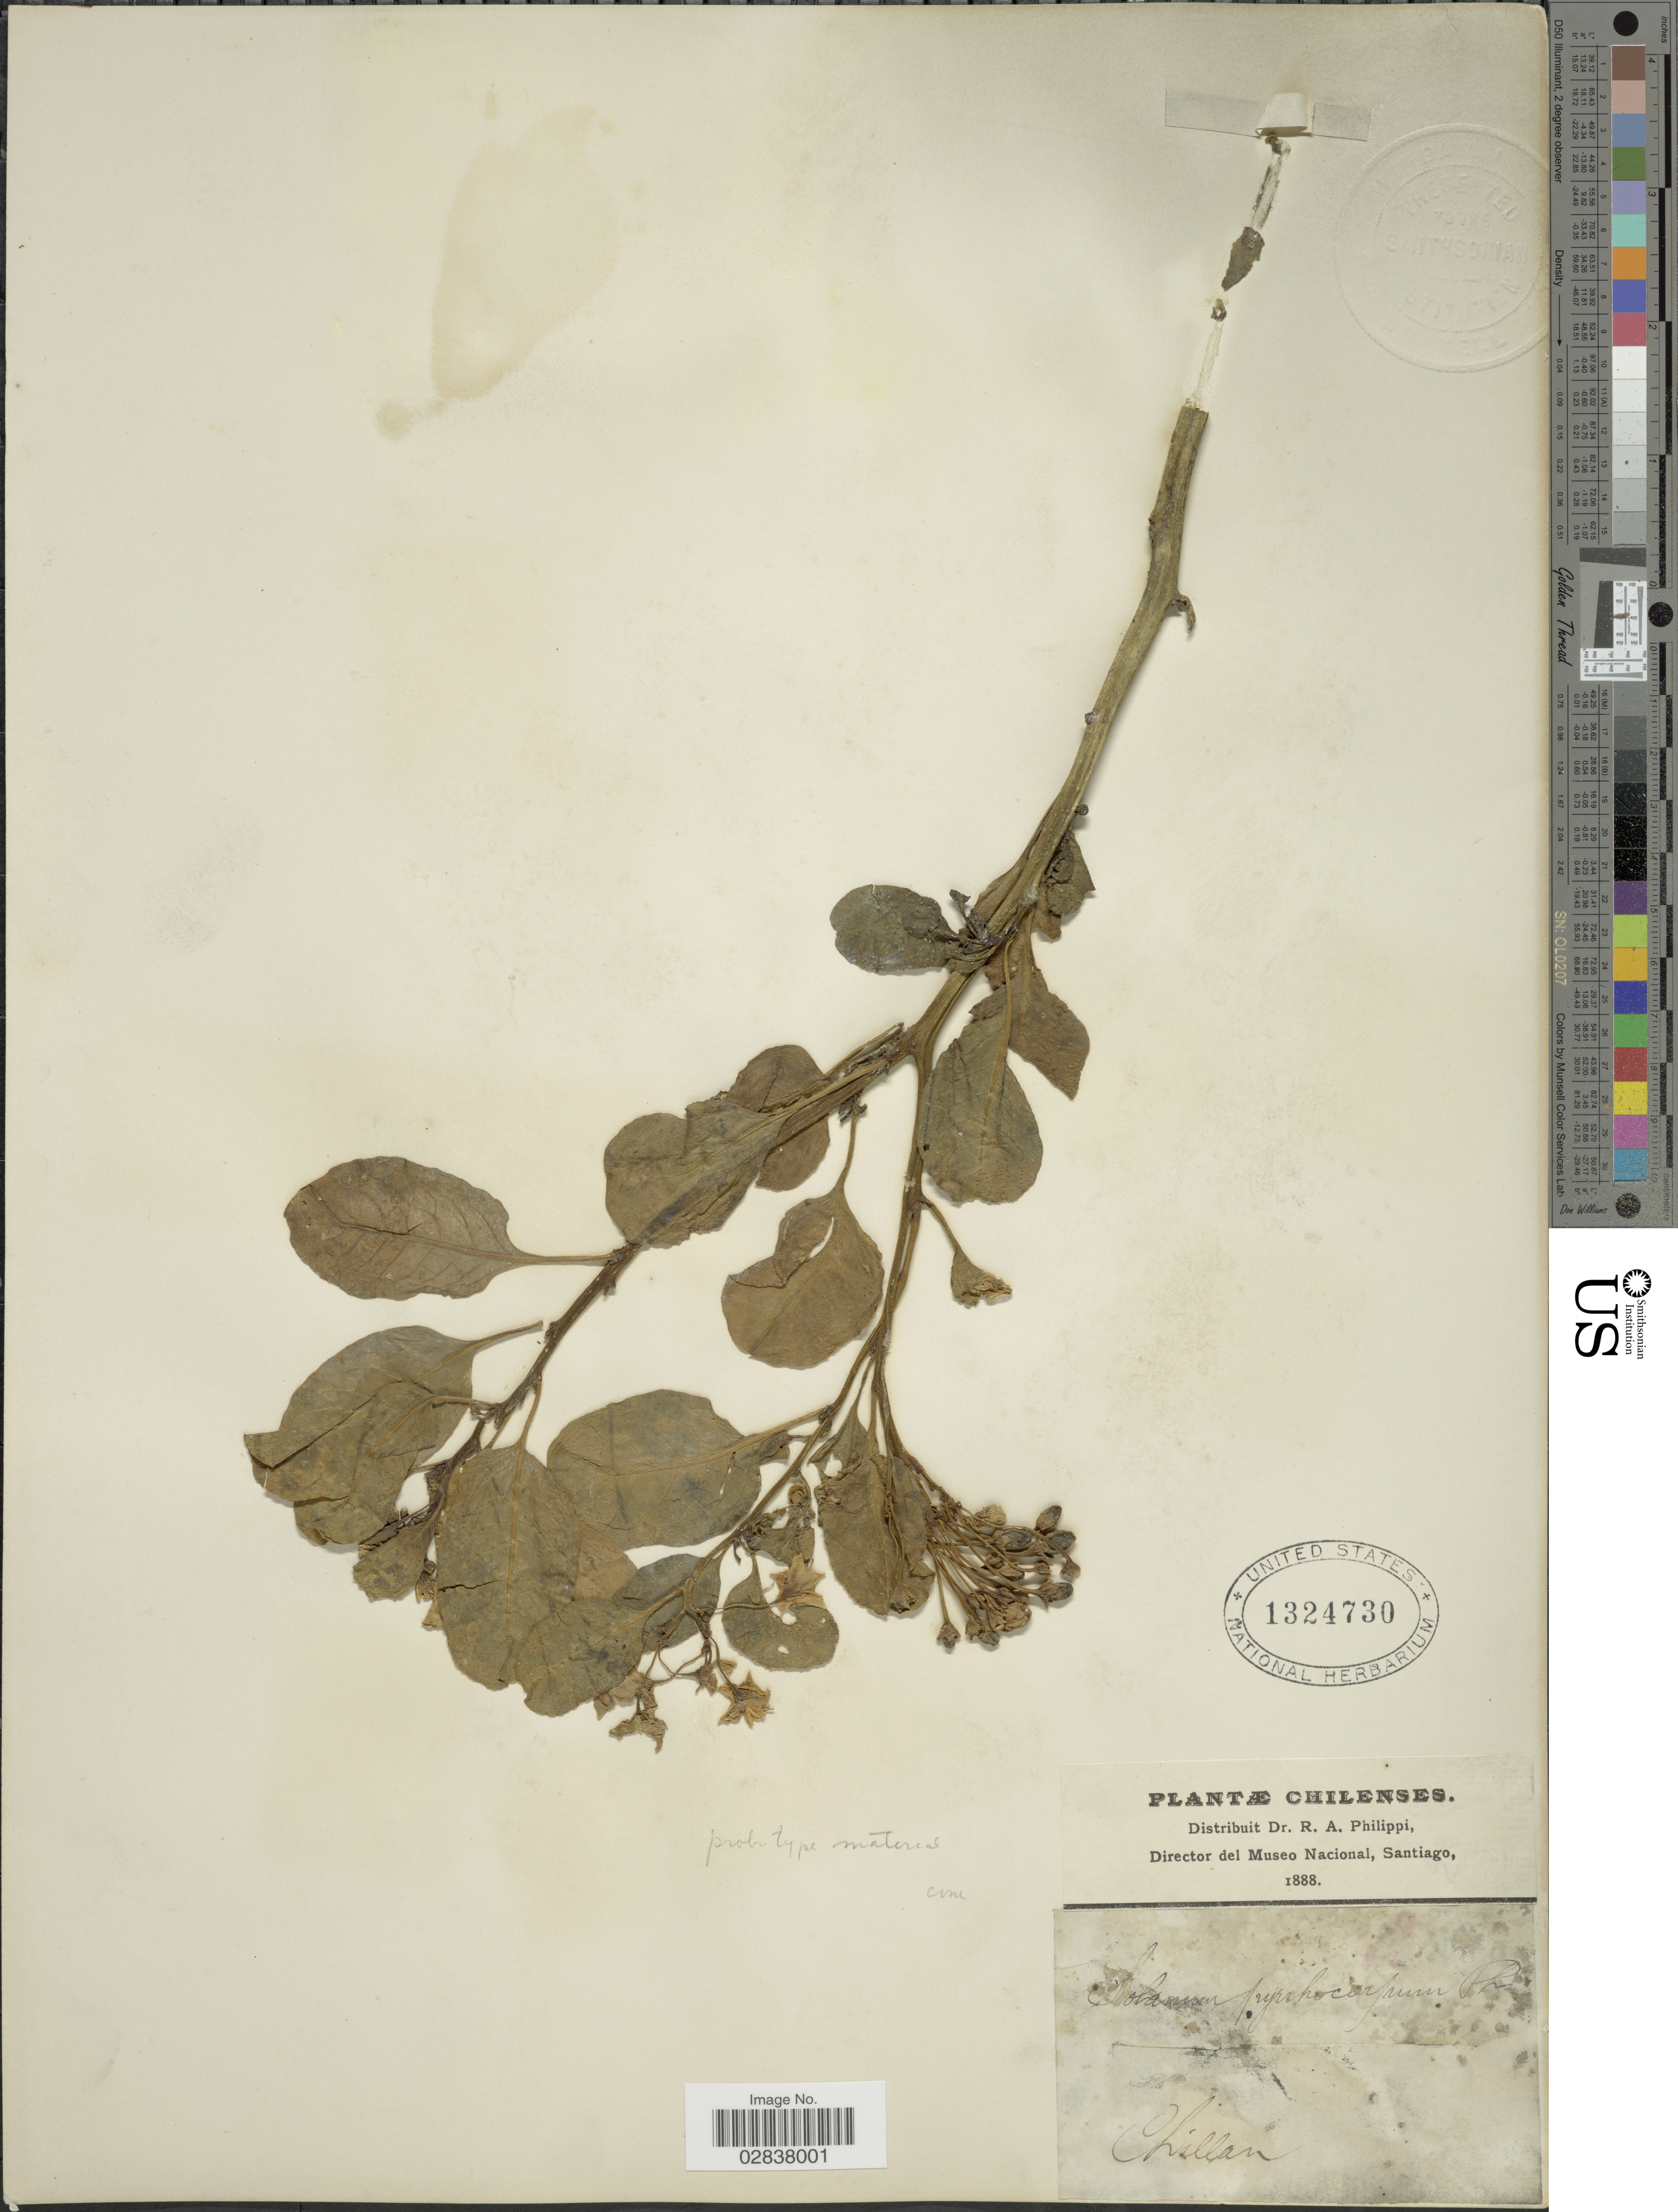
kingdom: Plantae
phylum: Tracheophyta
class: Magnoliopsida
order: Solanales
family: Solanaceae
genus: Solanum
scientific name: Solanum crispum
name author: Ruiz & Pav.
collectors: R. A. Philippi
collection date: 1888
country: Chile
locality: Chillan.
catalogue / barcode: US 1324730